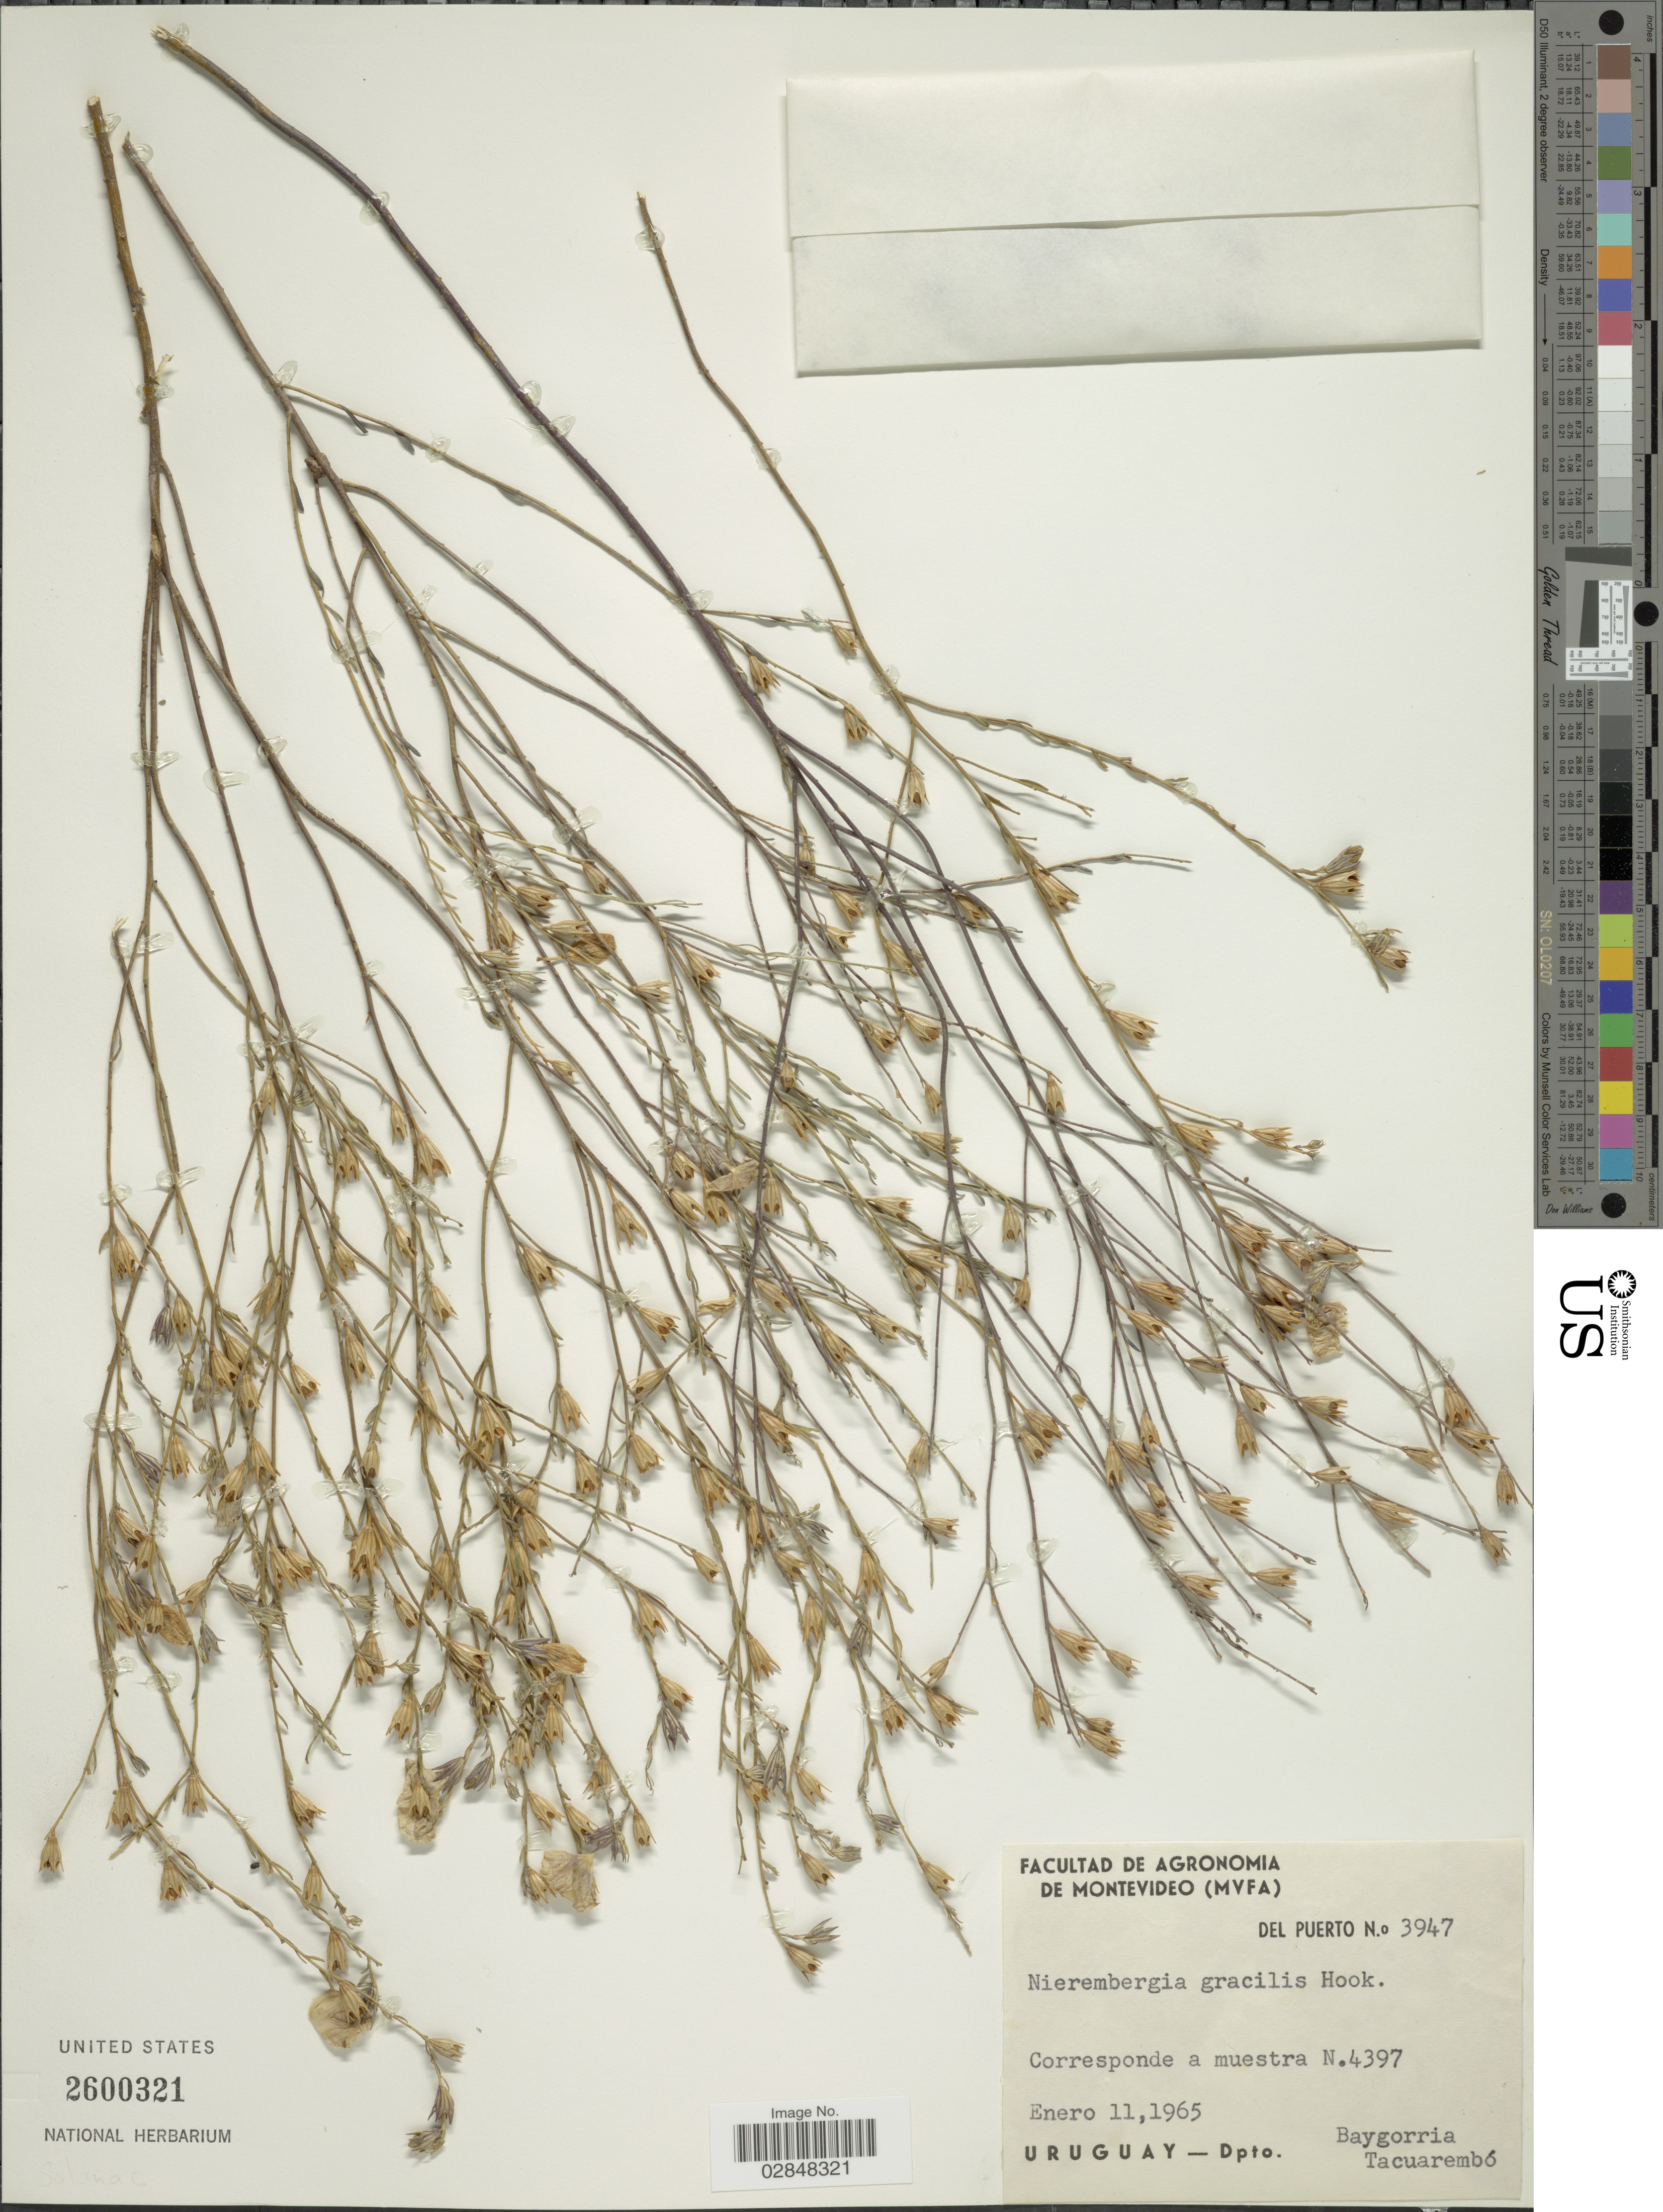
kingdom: Plantae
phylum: Tracheophyta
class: Magnoliopsida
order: Solanales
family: Solanaceae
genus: Nierembergia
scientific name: Nierembergia linariifolia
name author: Graham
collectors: Del Puerto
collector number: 3947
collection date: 1965-01-11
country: Uruguay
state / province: Tacuarembó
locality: Dpto. Baygorria.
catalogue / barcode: US 2600321